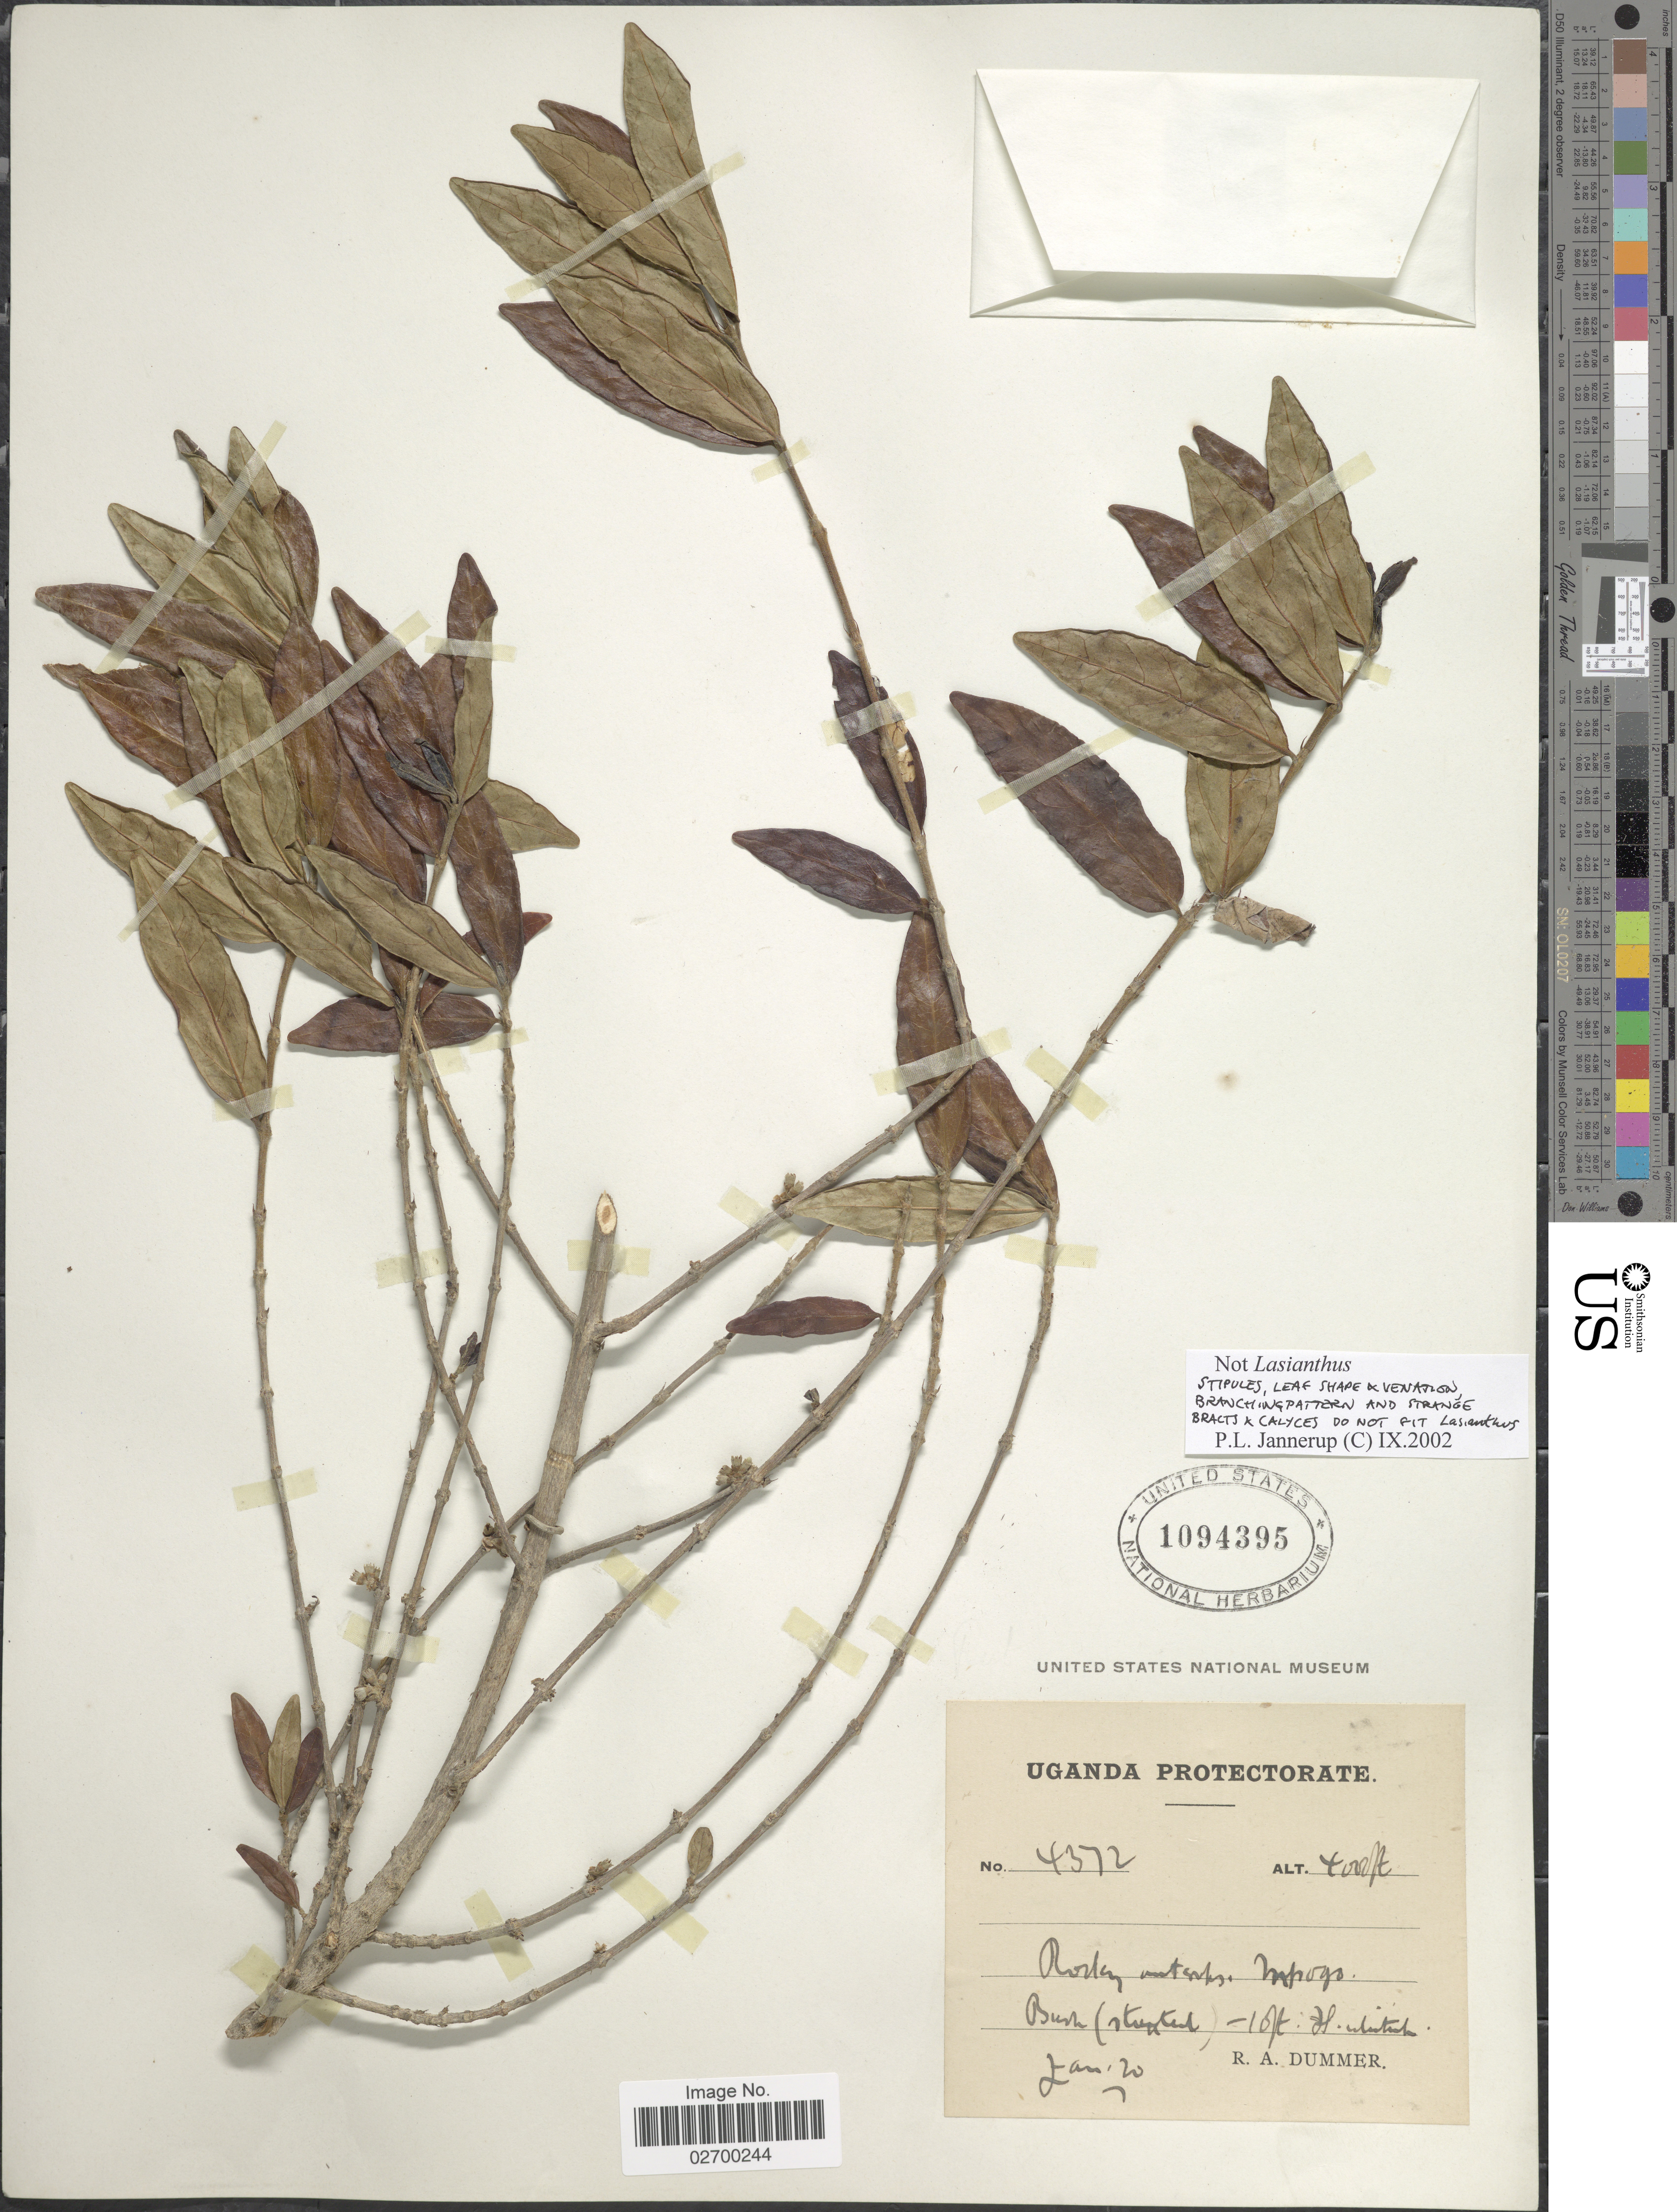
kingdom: Plantae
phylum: Tracheophyta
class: Magnoliopsida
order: Gentianales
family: Rubiaceae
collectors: R. Dümmer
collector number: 4372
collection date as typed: Transcribed d/m/y: /1/20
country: Uganda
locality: Rocky outcrops. Mpogo.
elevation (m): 1219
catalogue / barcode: US 1094395